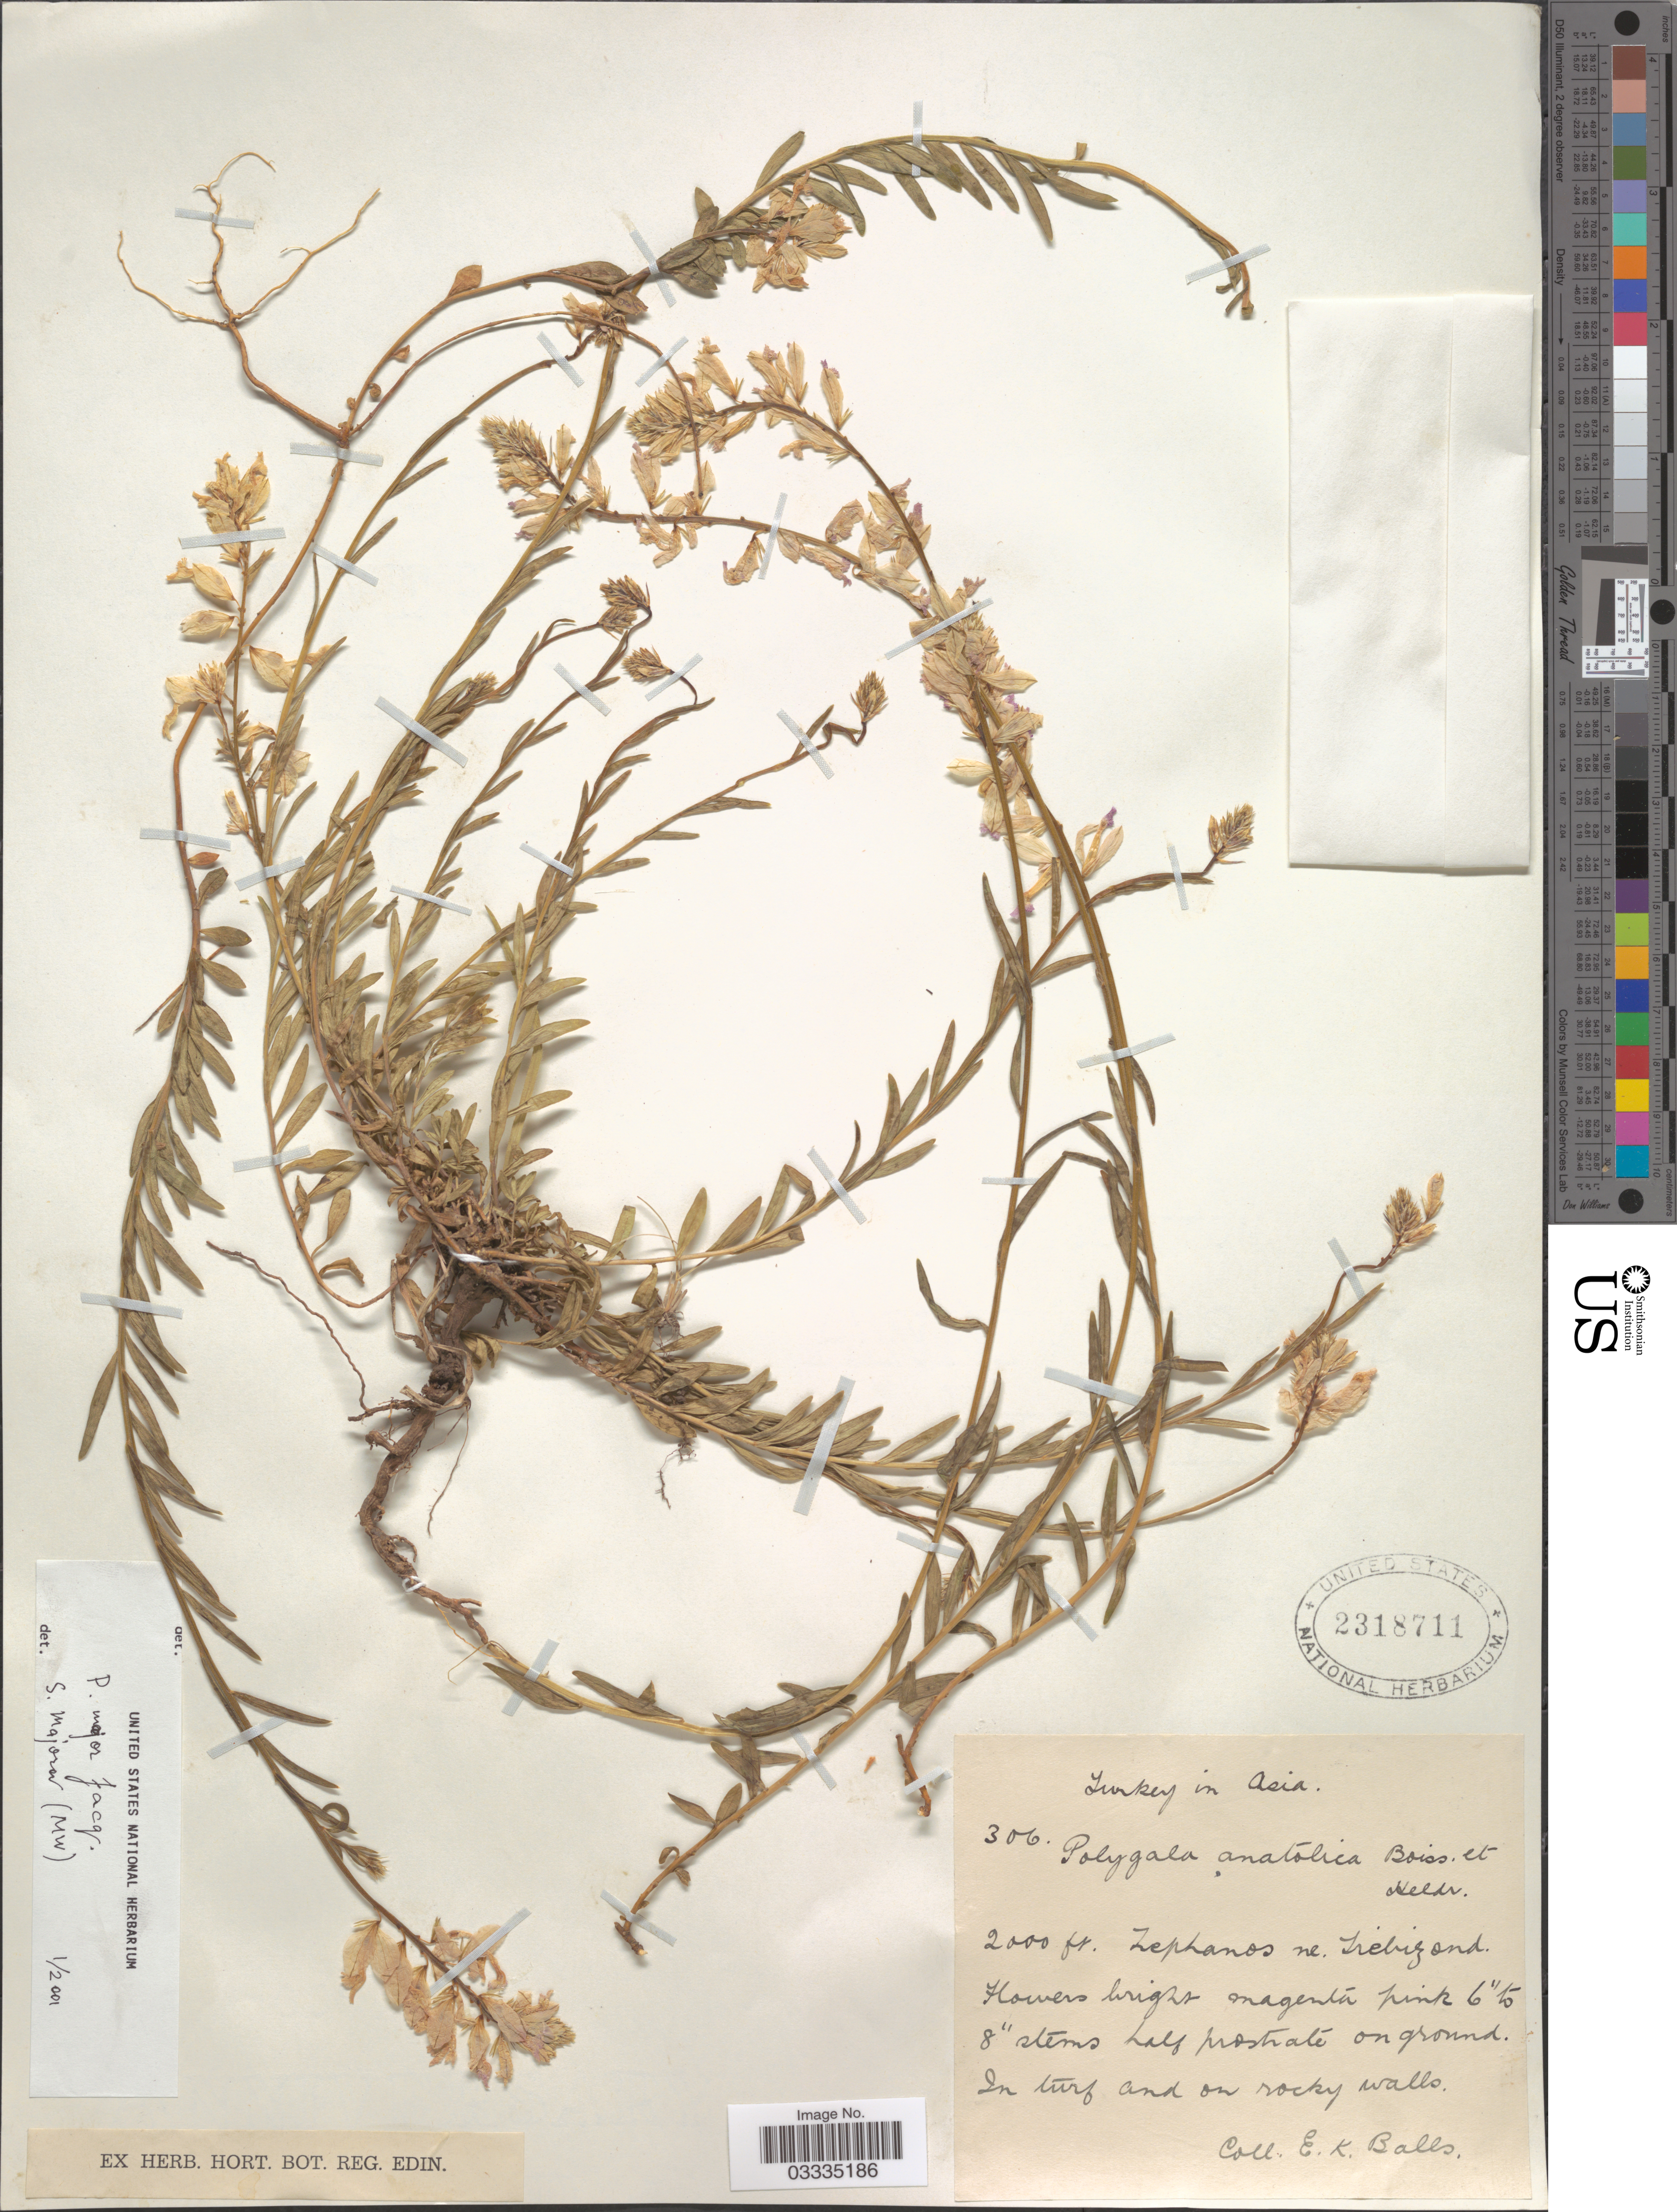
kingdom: Plantae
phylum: Tracheophyta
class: Magnoliopsida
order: Fabales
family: Polygalaceae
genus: Polygala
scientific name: Polygala major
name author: Jacq.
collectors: E. K. Balls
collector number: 306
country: Turkey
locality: Turkey in Asia. Zephanos ne. Trebizond.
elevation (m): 610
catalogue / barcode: US 2318711